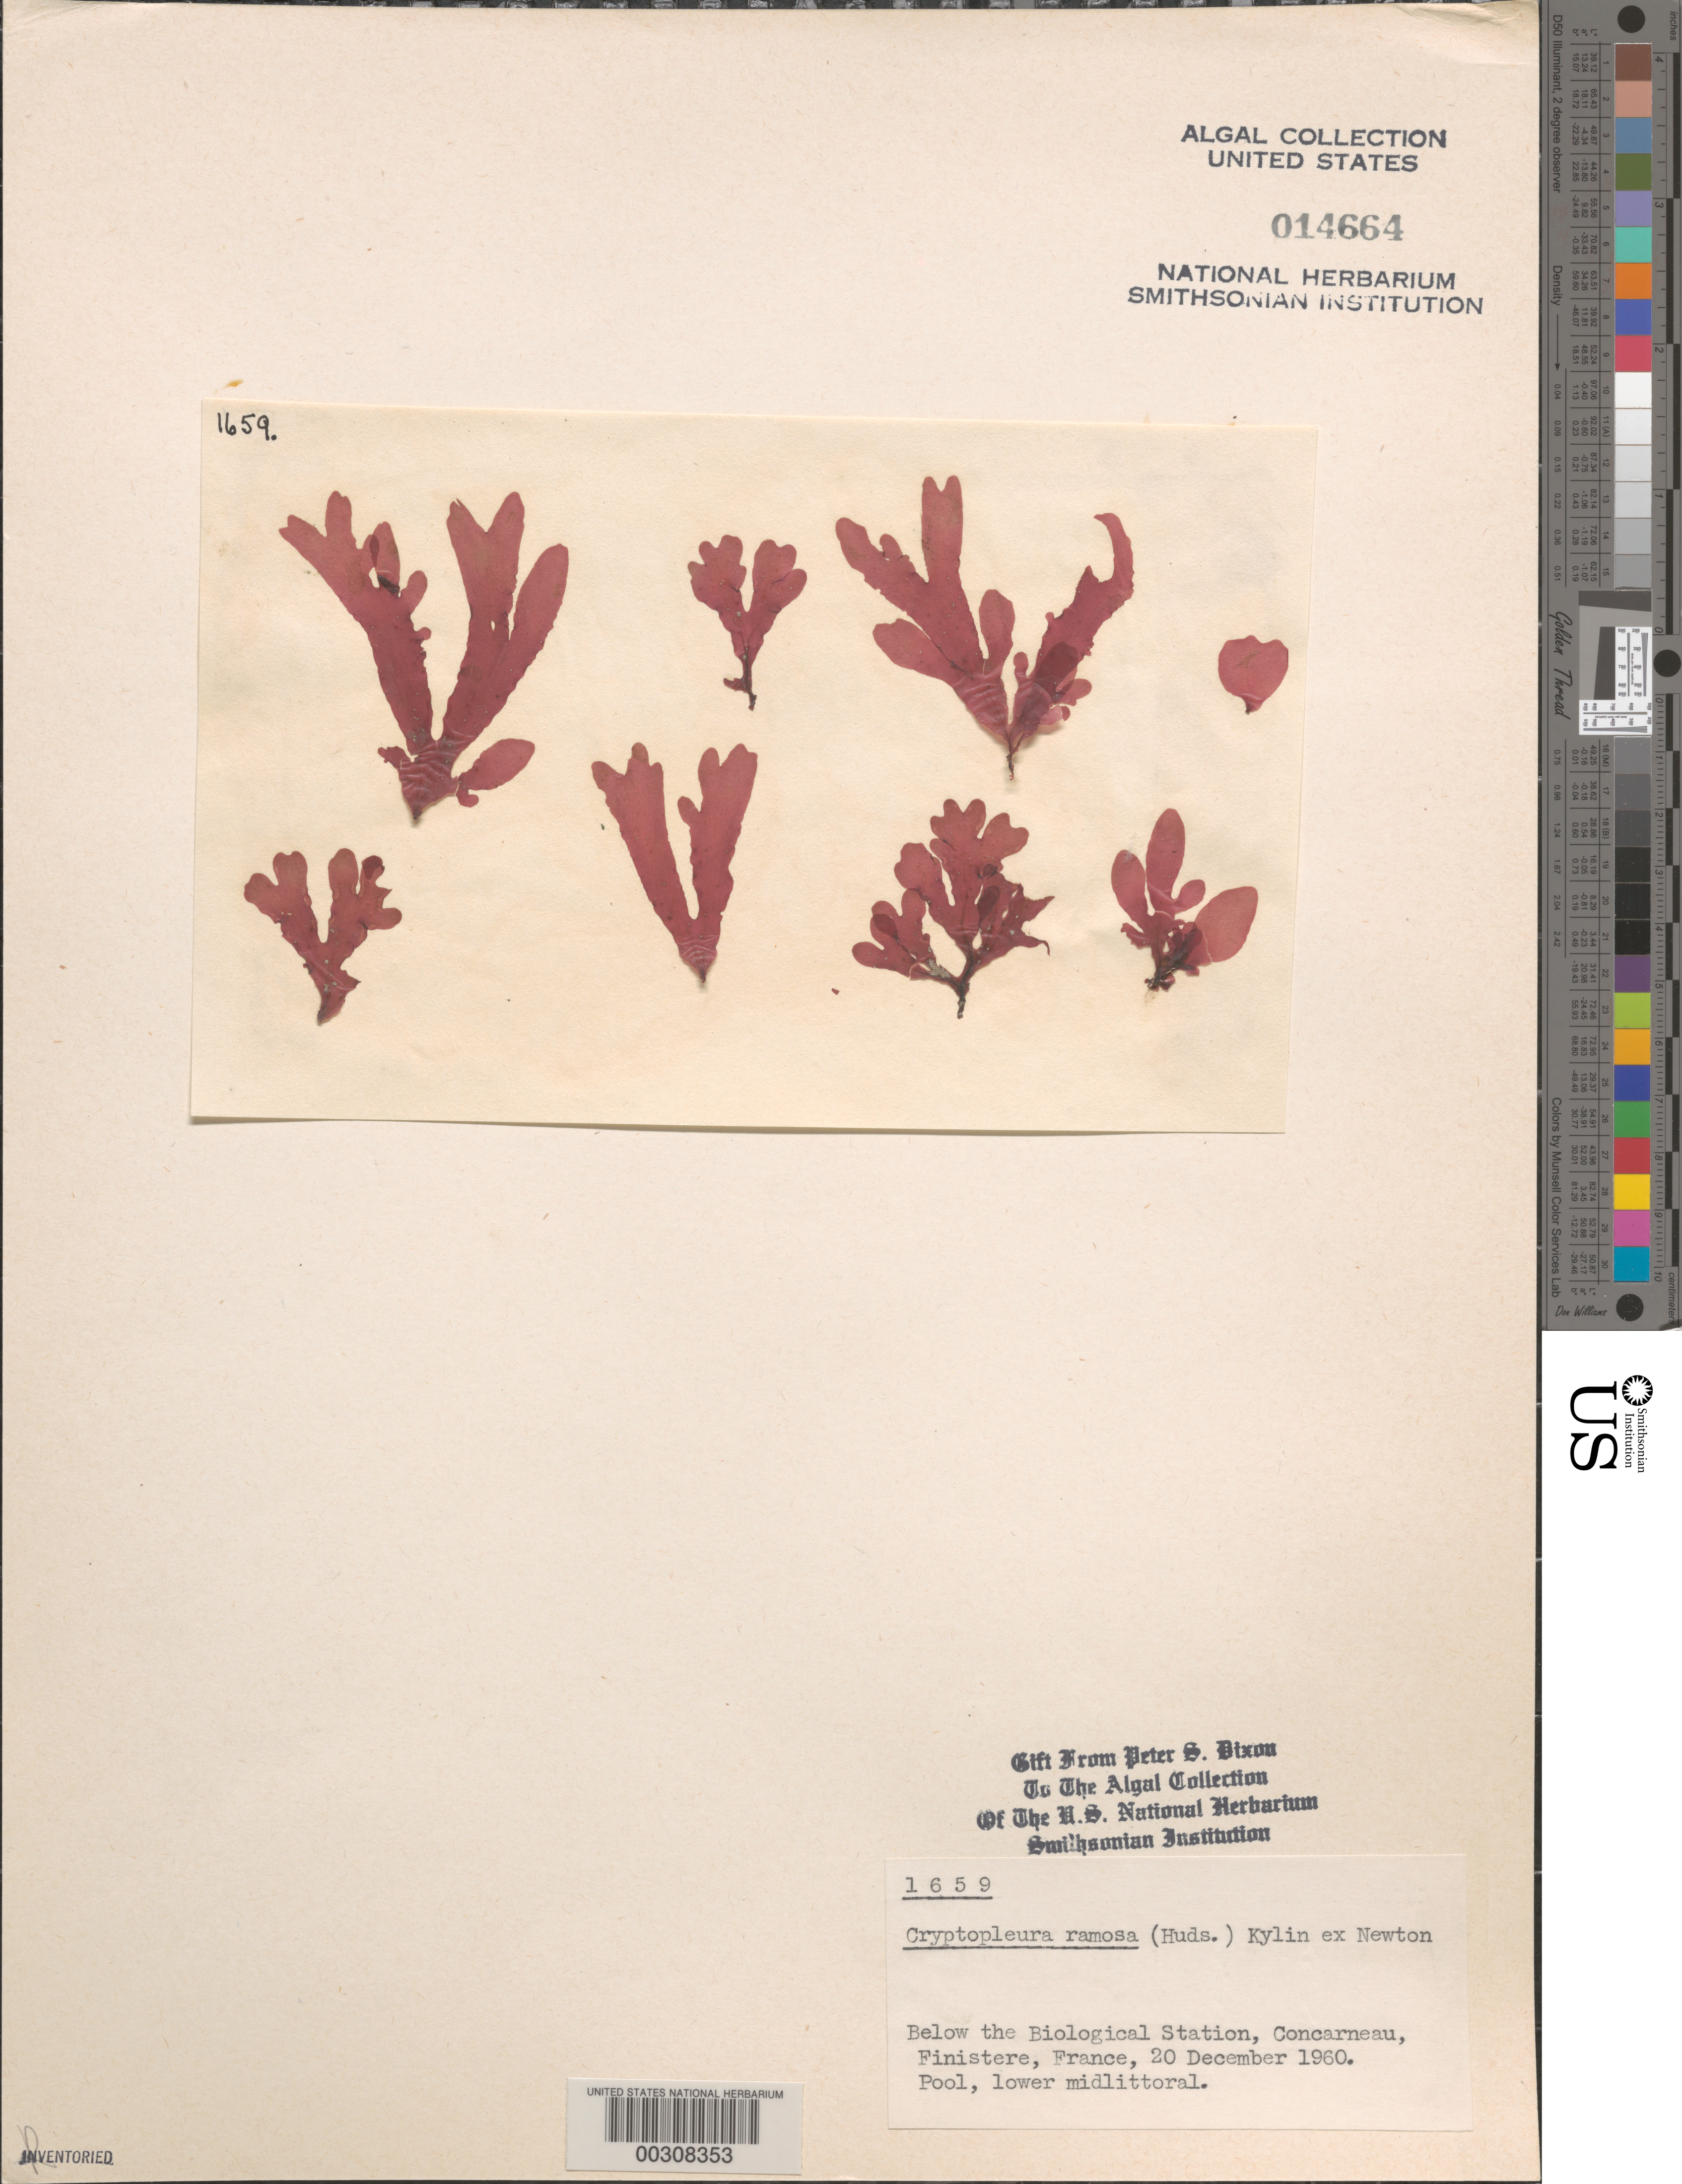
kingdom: Plantae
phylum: Rhodophyta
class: Florideophyceae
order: Ceramiales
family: Delesseriaceae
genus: Cryptopleura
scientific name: Cryptopleura ramosa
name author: (Huds.) L.M. Newton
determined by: Dixon, P. S.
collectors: P. S. Dixon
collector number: PSD 1659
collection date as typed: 20 Dec 1960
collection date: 1960-12-20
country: France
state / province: Bretagne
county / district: Finistère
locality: Concarneau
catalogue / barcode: US 14664